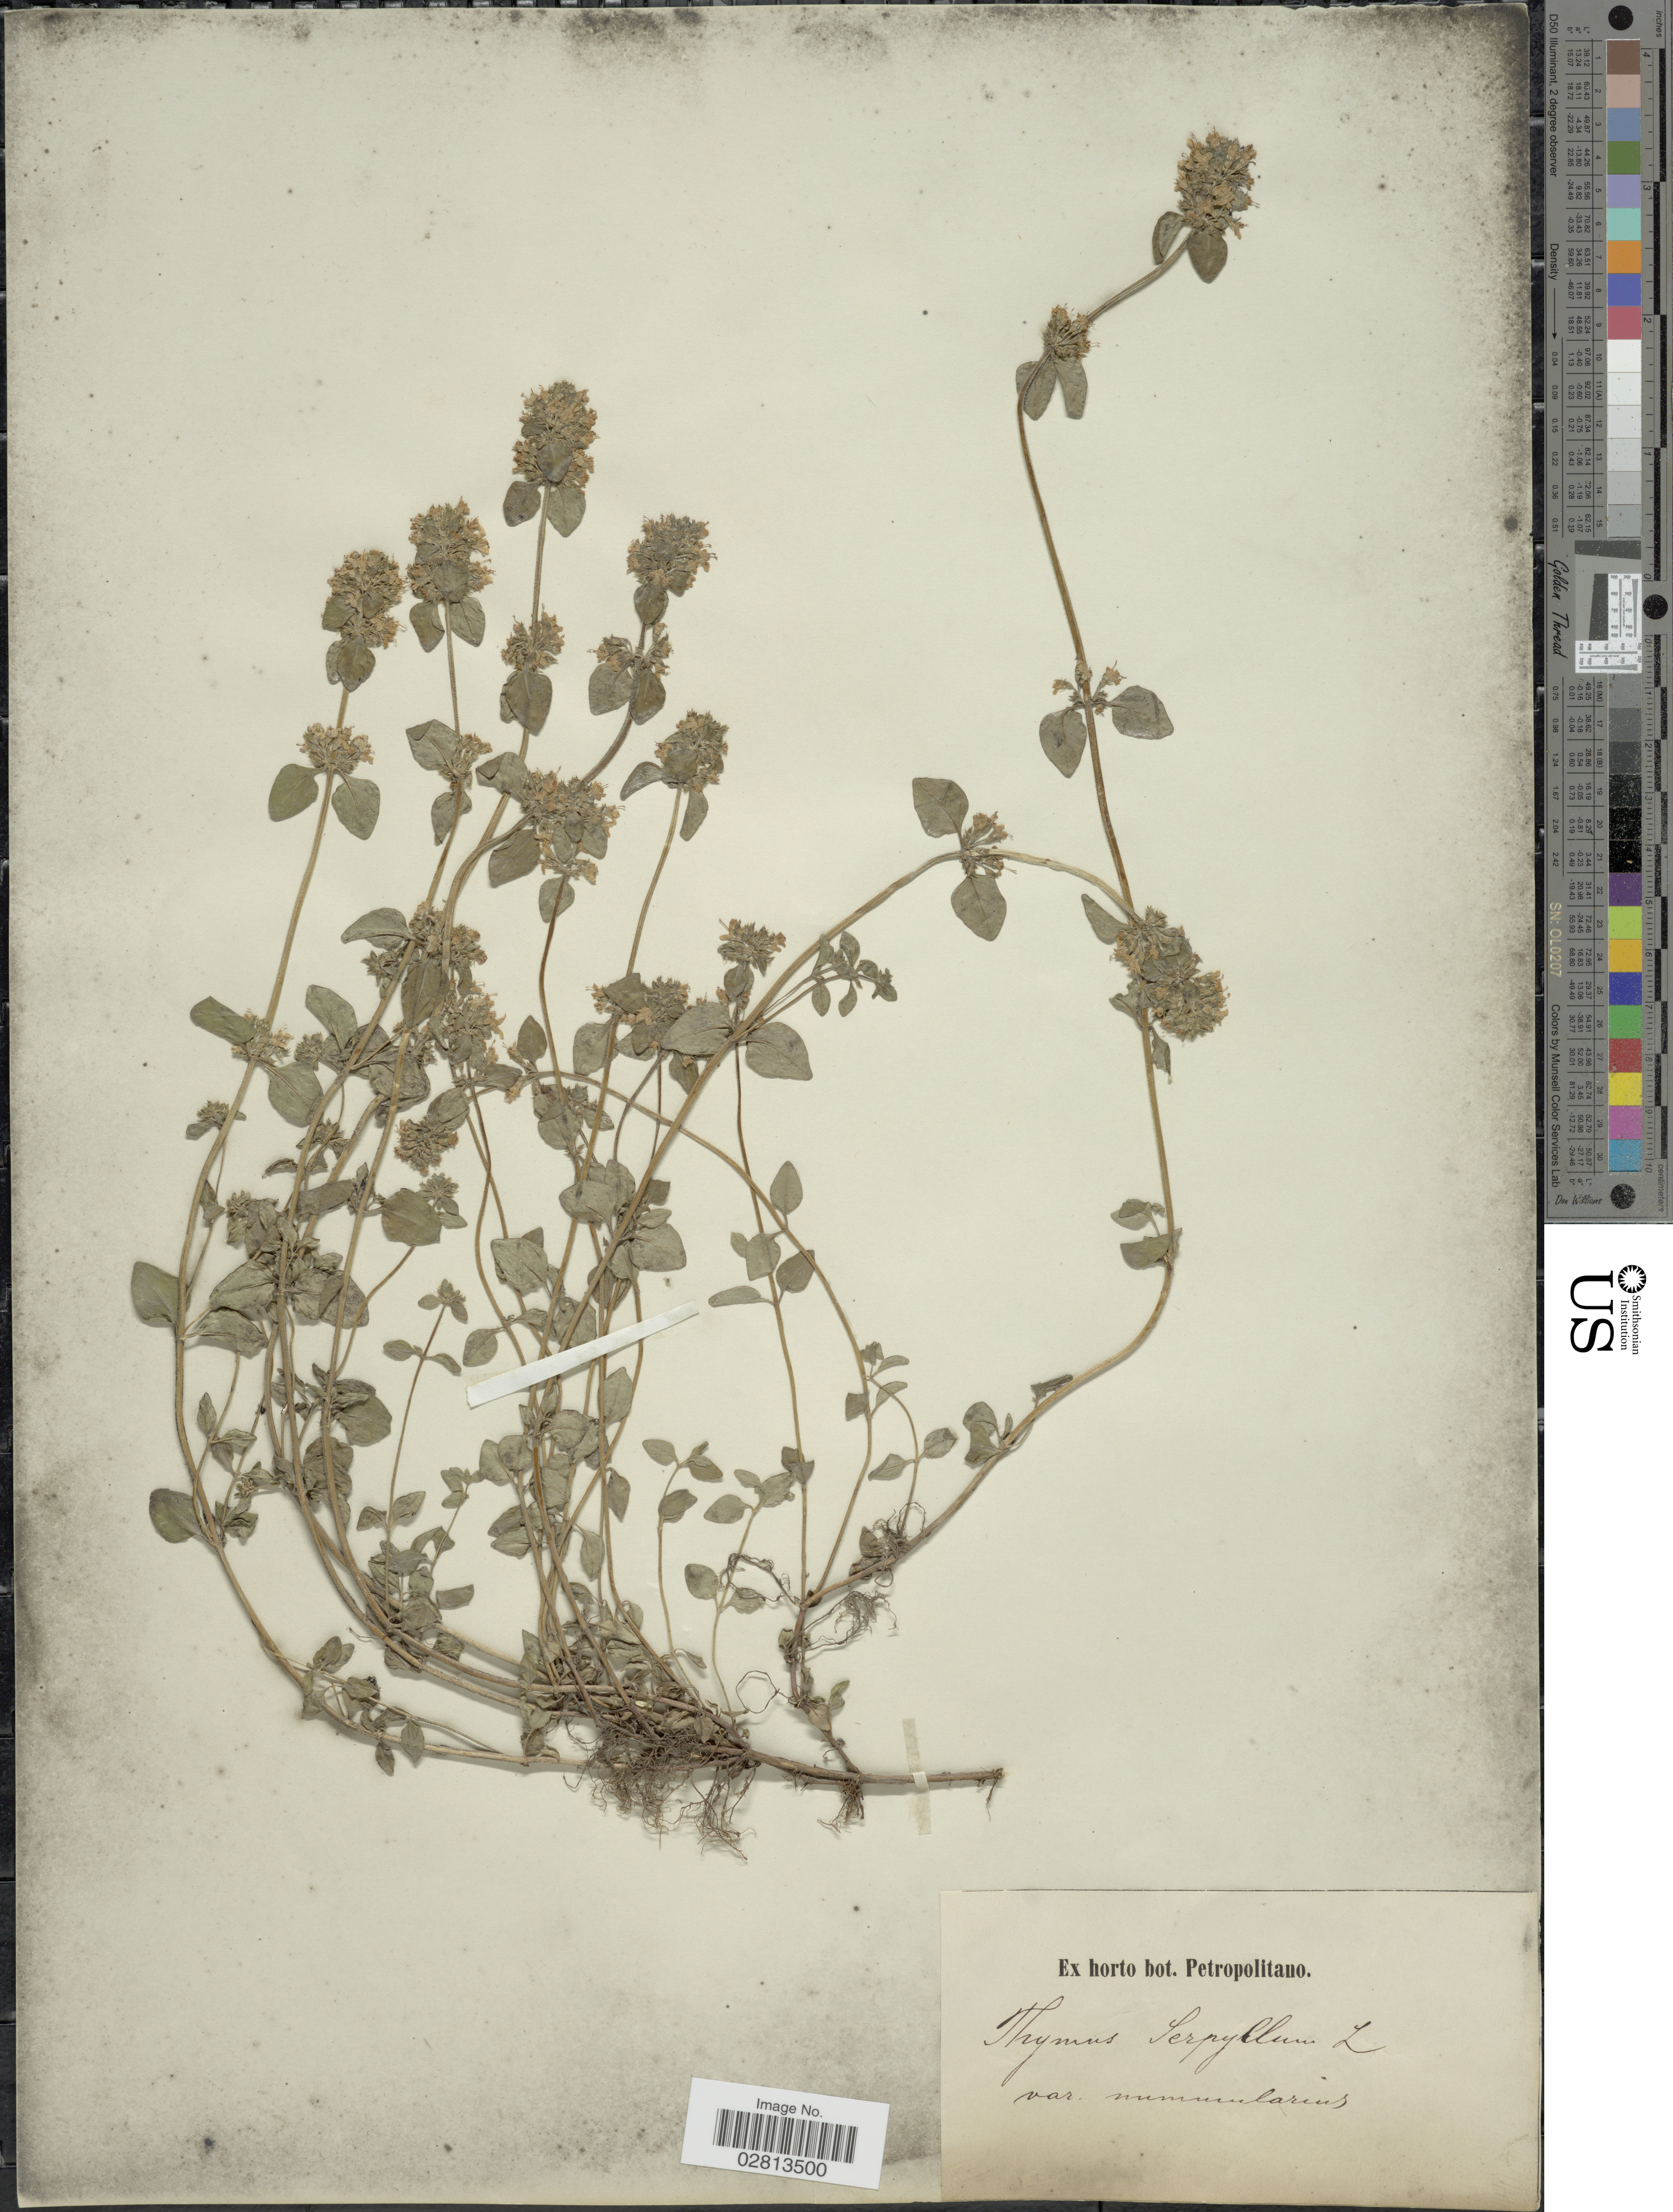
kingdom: Plantae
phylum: Tracheophyta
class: Magnoliopsida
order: Lamiales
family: Lamiaceae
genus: Thymus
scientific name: Thymus serpyllum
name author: L.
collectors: ex Horto Bot. Petropolitano